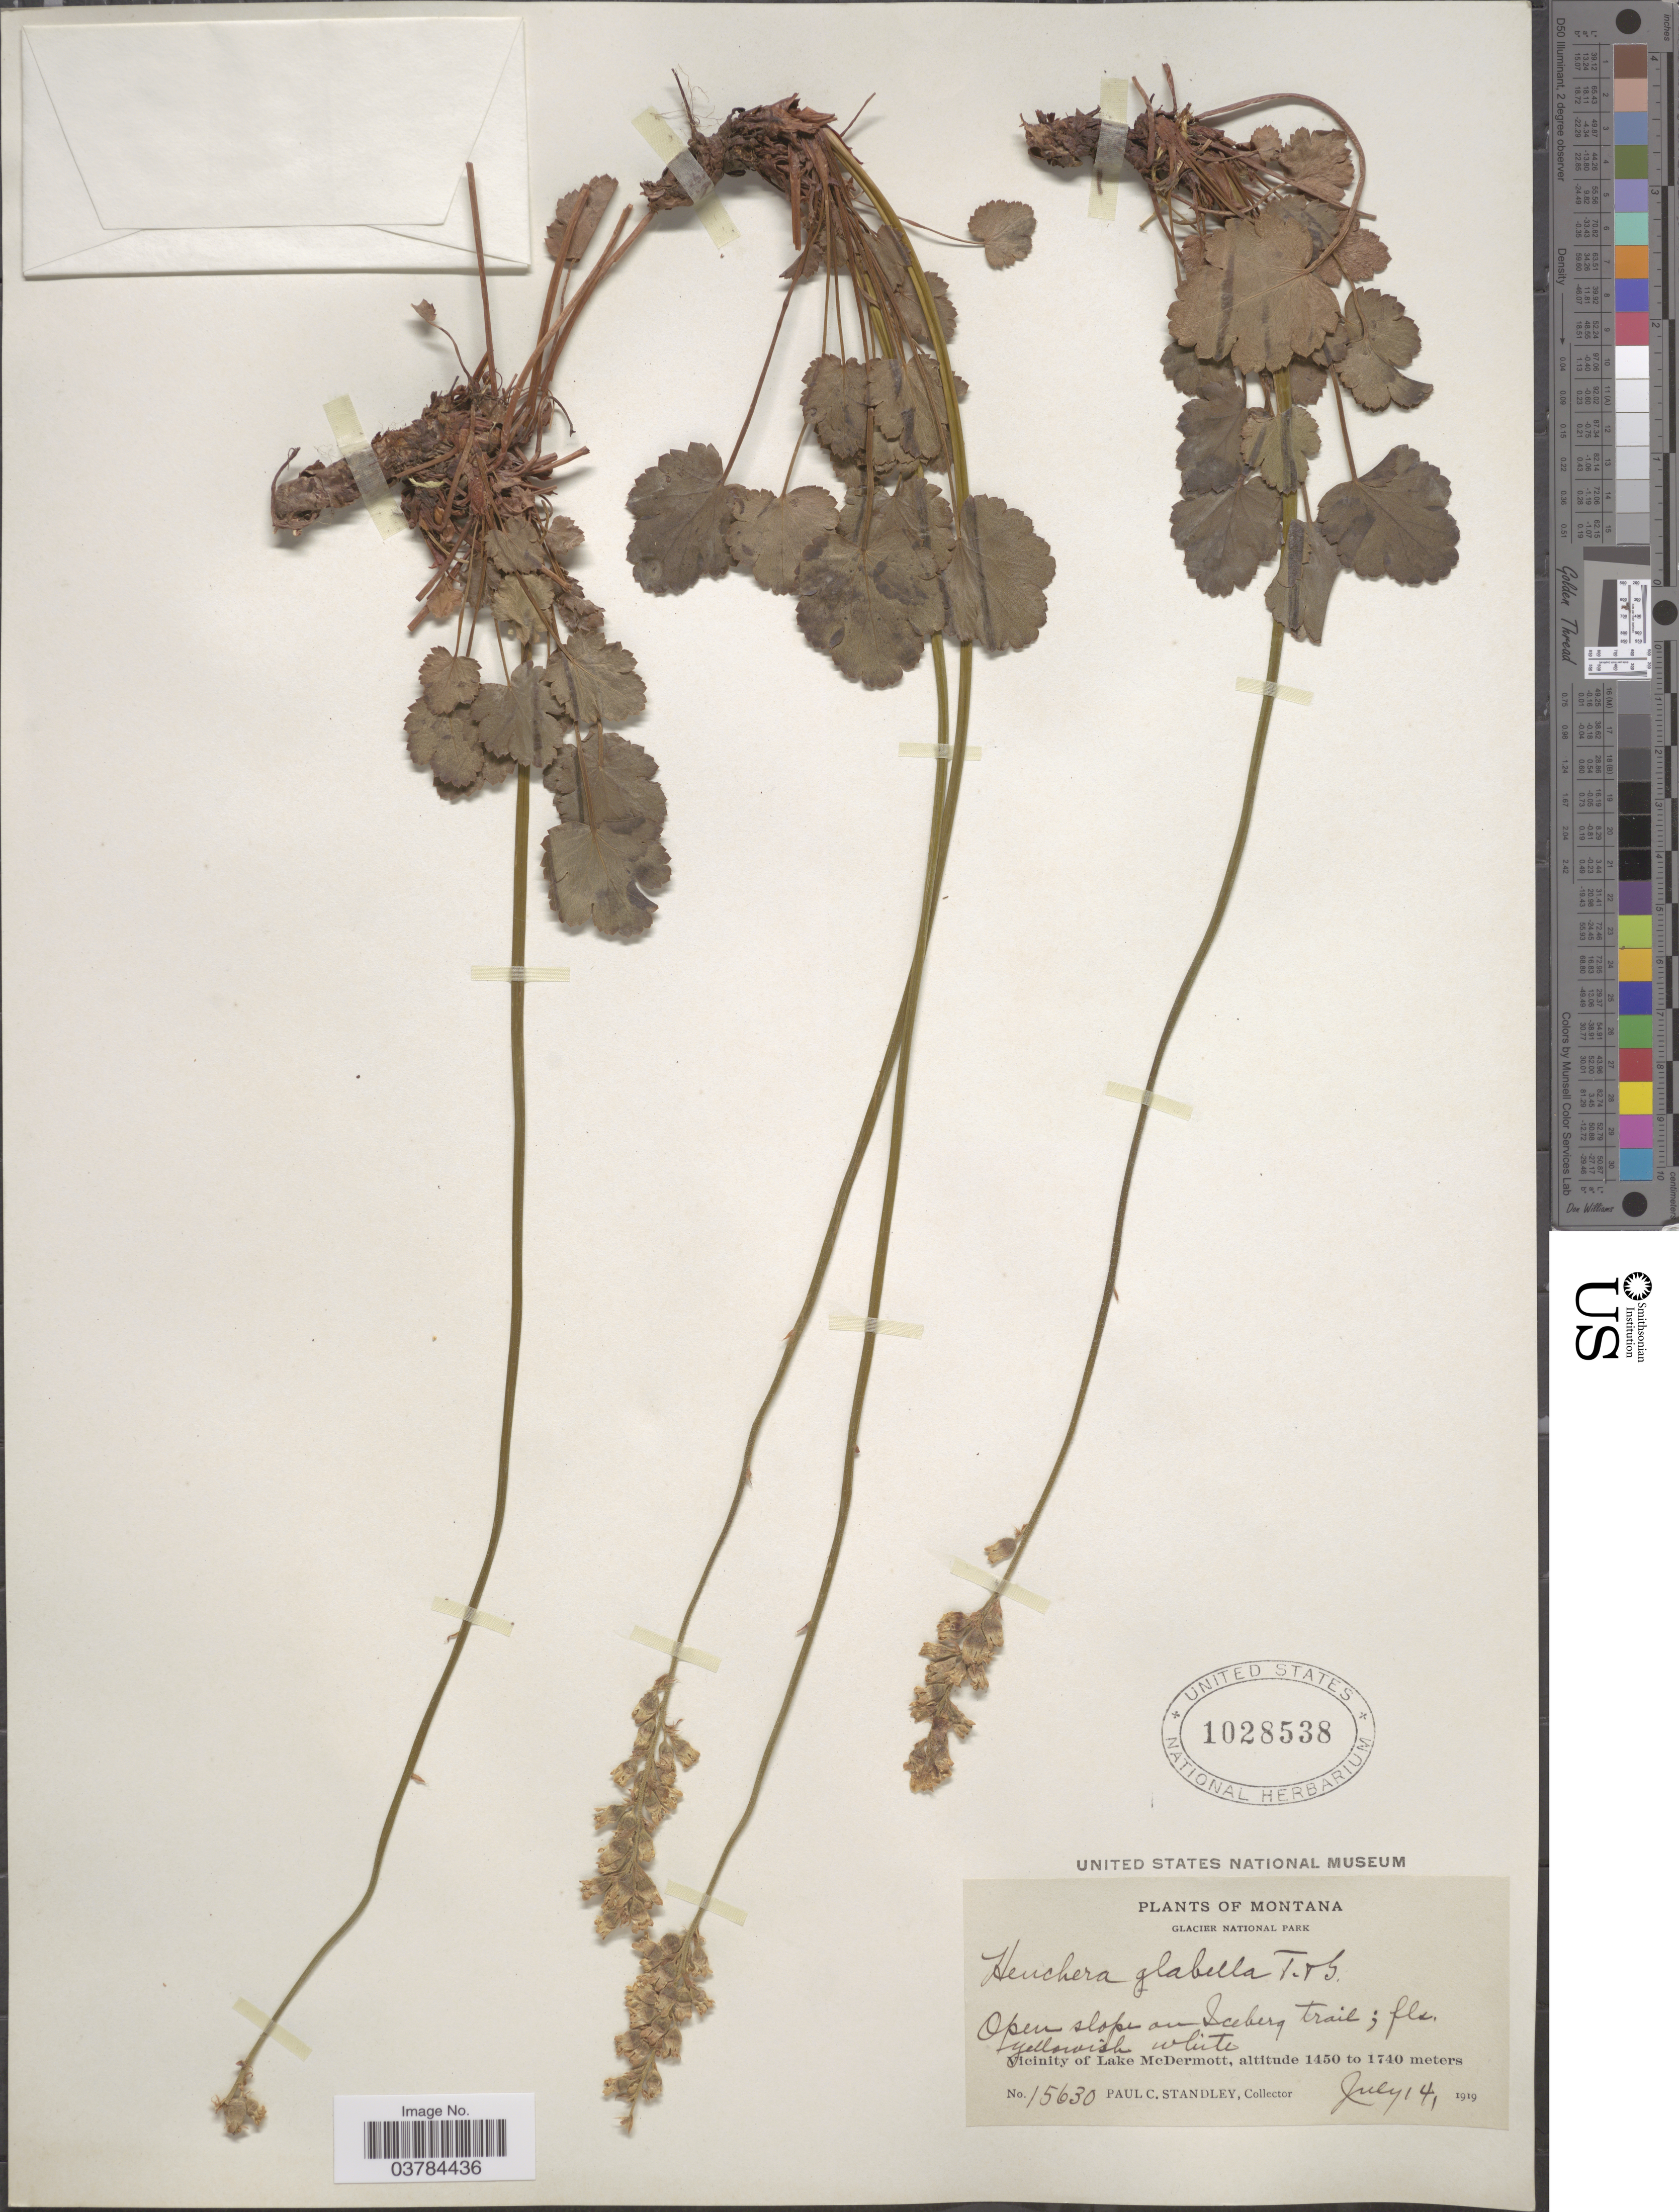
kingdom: Plantae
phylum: Tracheophyta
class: Magnoliopsida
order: Saxifragales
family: Saxifragaceae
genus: Heuchera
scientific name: Heuchera glabella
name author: Torr. & A. Gray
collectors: P. C. Standley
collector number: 15630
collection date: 1919-07-14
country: United States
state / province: Montana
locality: Glacier National Park. On Iceberg trail. Vicinity of Lake McDermott.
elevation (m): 1450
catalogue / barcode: US 1028538